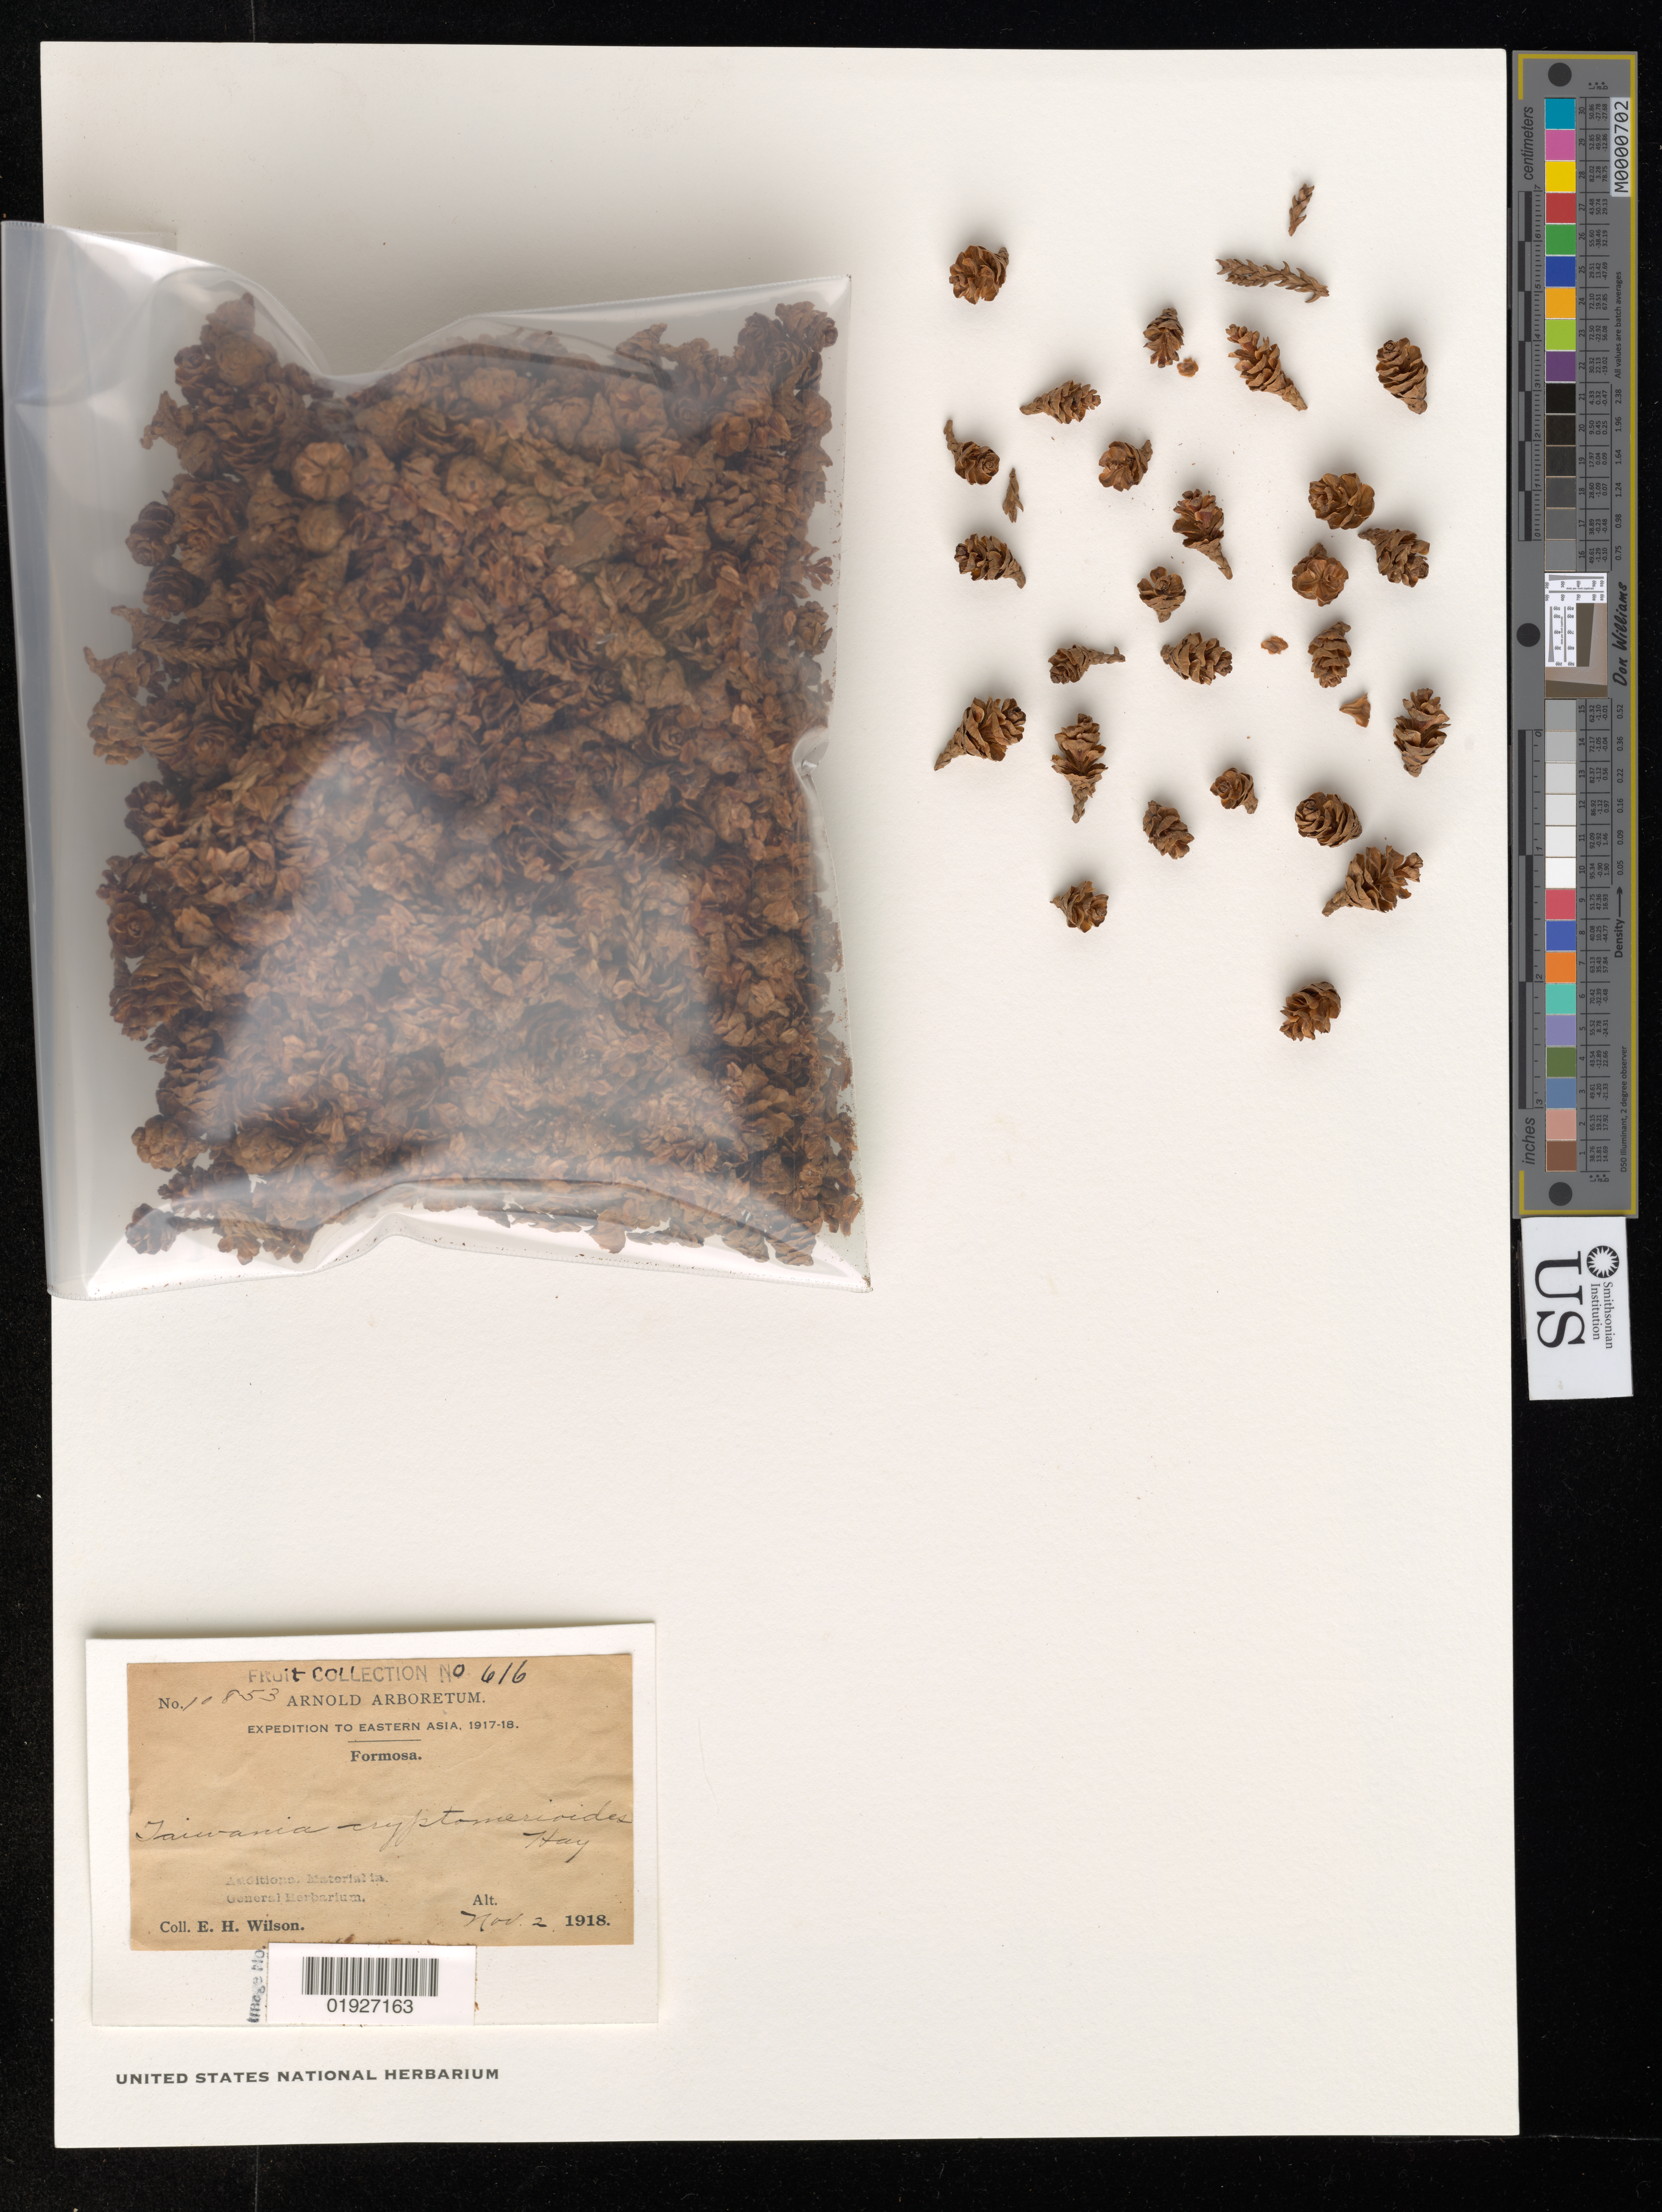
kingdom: Plantae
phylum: Tracheophyta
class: Pinopsida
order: Pinales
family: Cupressaceae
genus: Taiwania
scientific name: Taiwania cryptomerioides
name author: Hayata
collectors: E. H. Wilson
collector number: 10853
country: Taiwan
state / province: Kagi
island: Taiwan [Formosa]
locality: Mingetsu